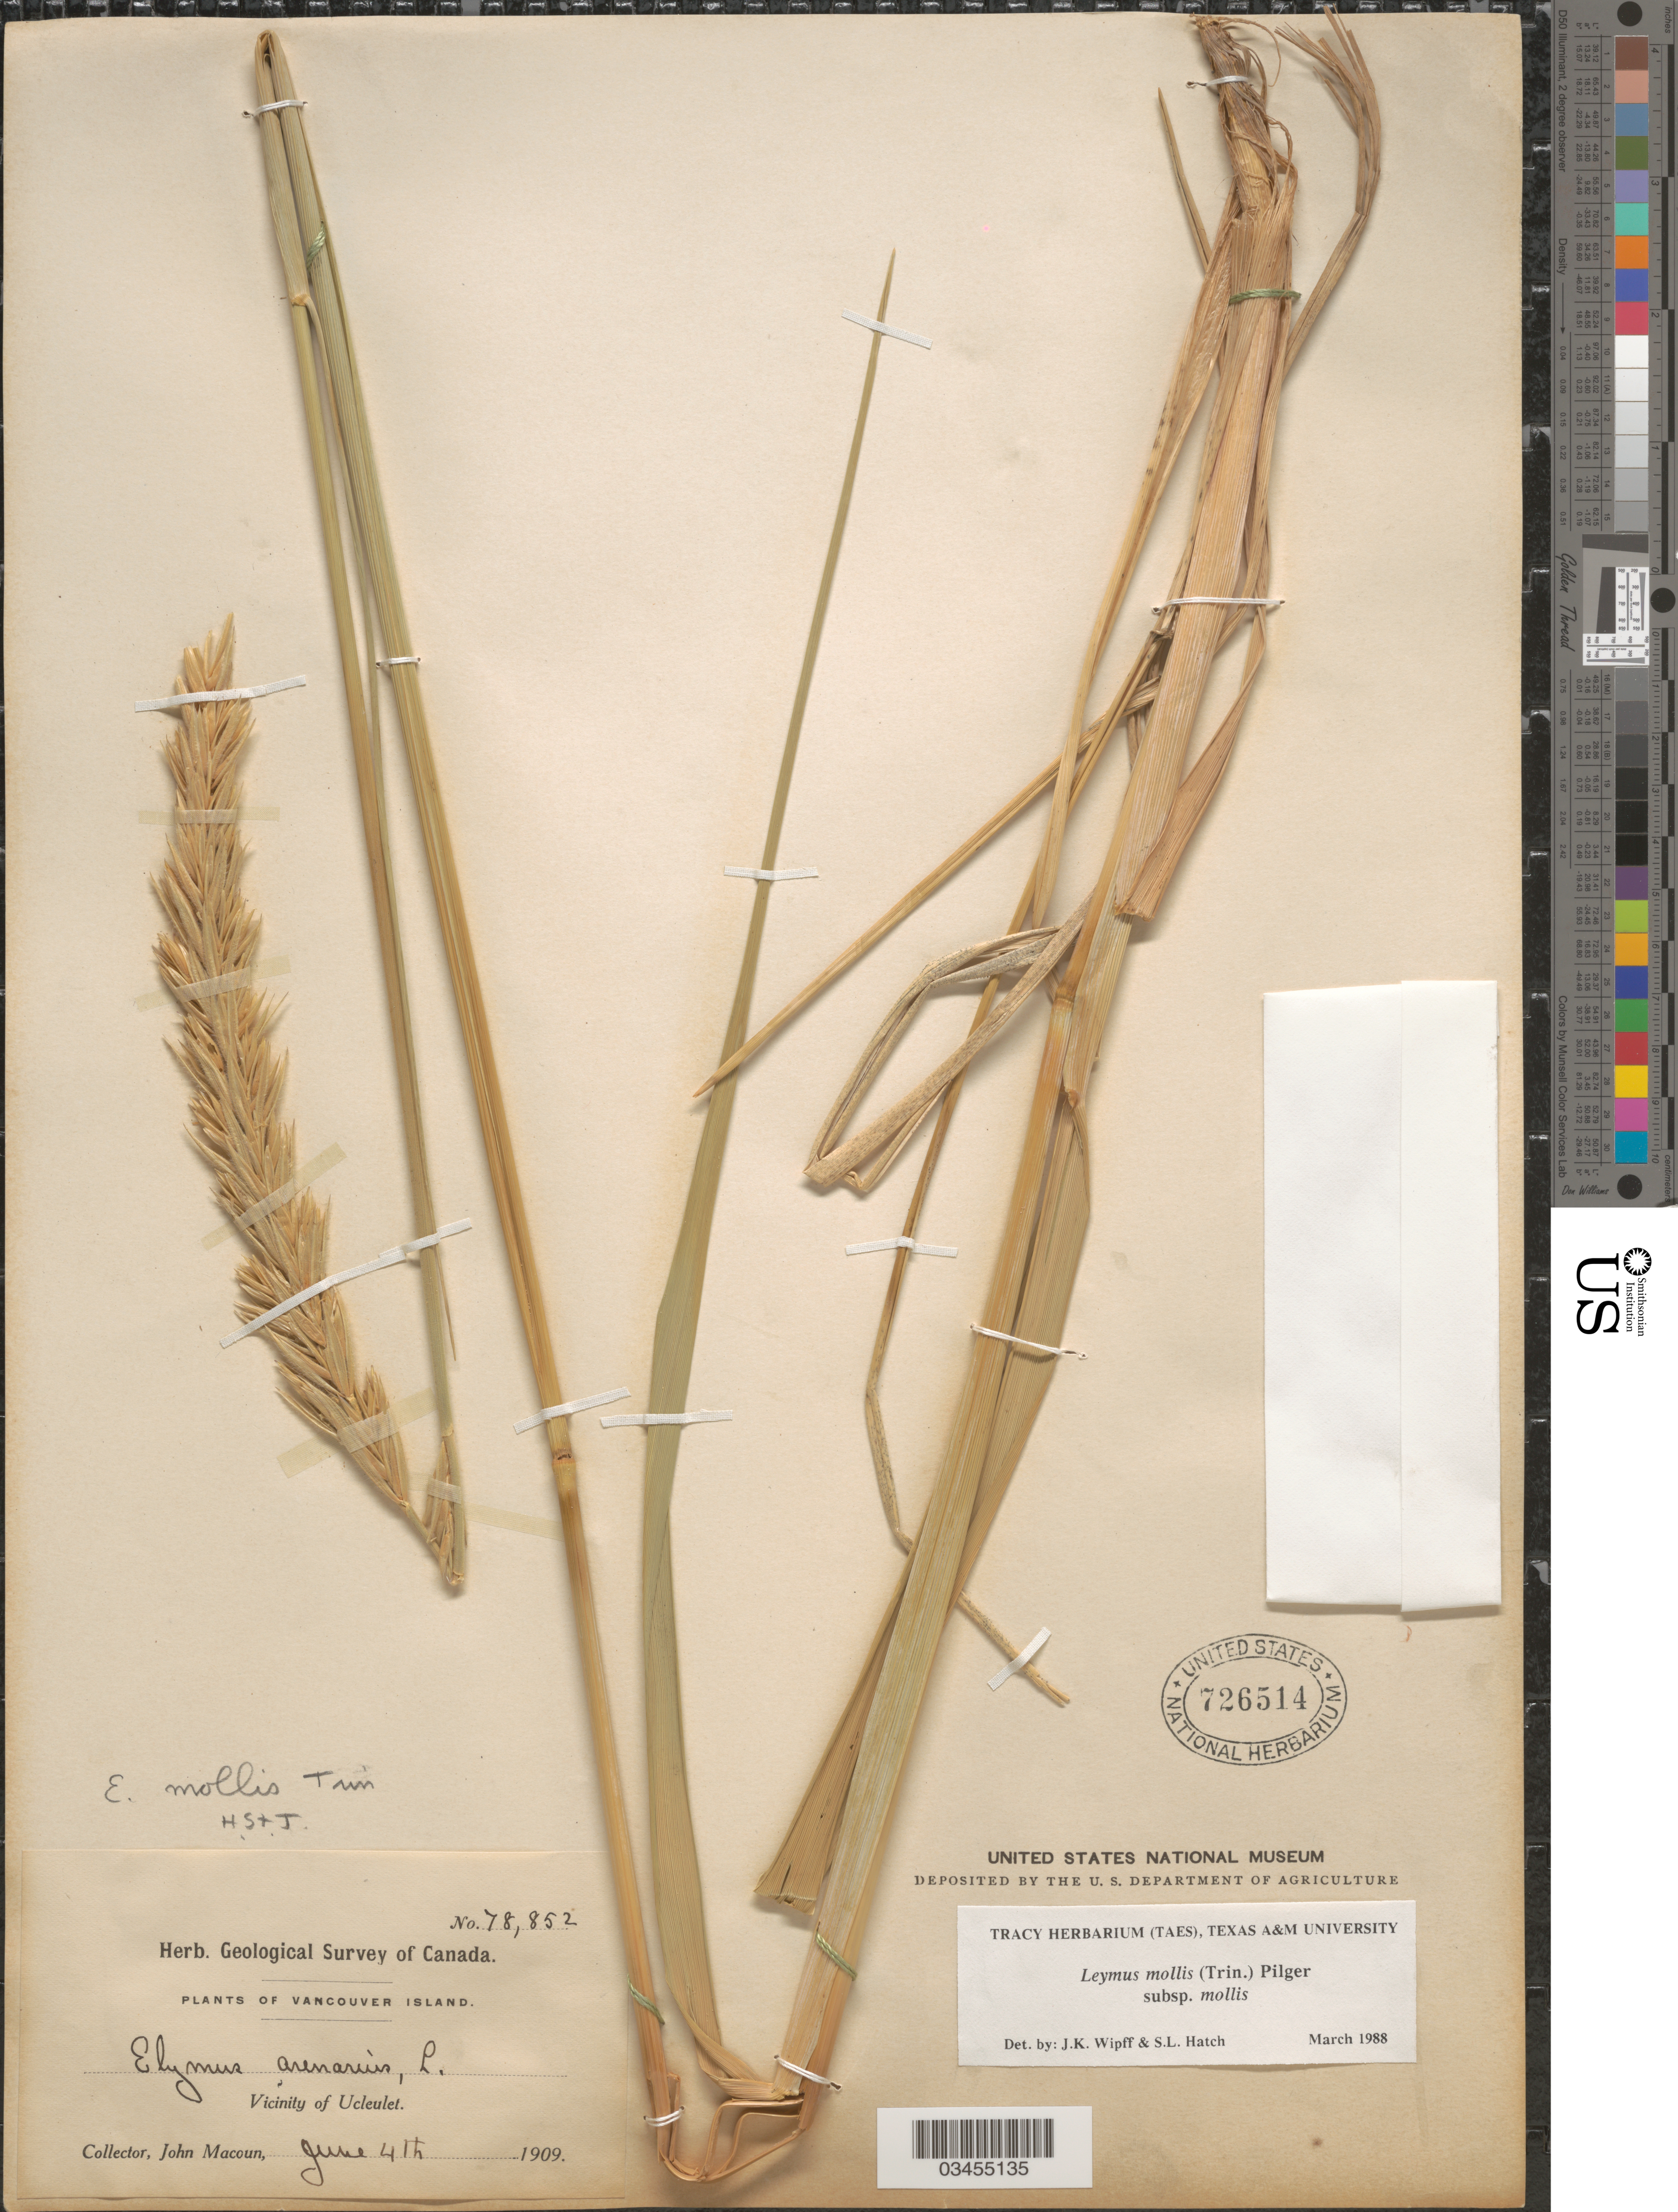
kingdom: Plantae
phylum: Tracheophyta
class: Liliopsida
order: Poales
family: Poaceae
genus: Leymus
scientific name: Leymus mollis subsp. mollis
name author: (Trin.) Pilg.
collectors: J. Macoun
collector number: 78852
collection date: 1909-06-04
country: Canada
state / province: British Columbia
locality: Geological Survey of Canada. Vancouver Island. Vicinity of Ucleulet.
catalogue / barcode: US 726514